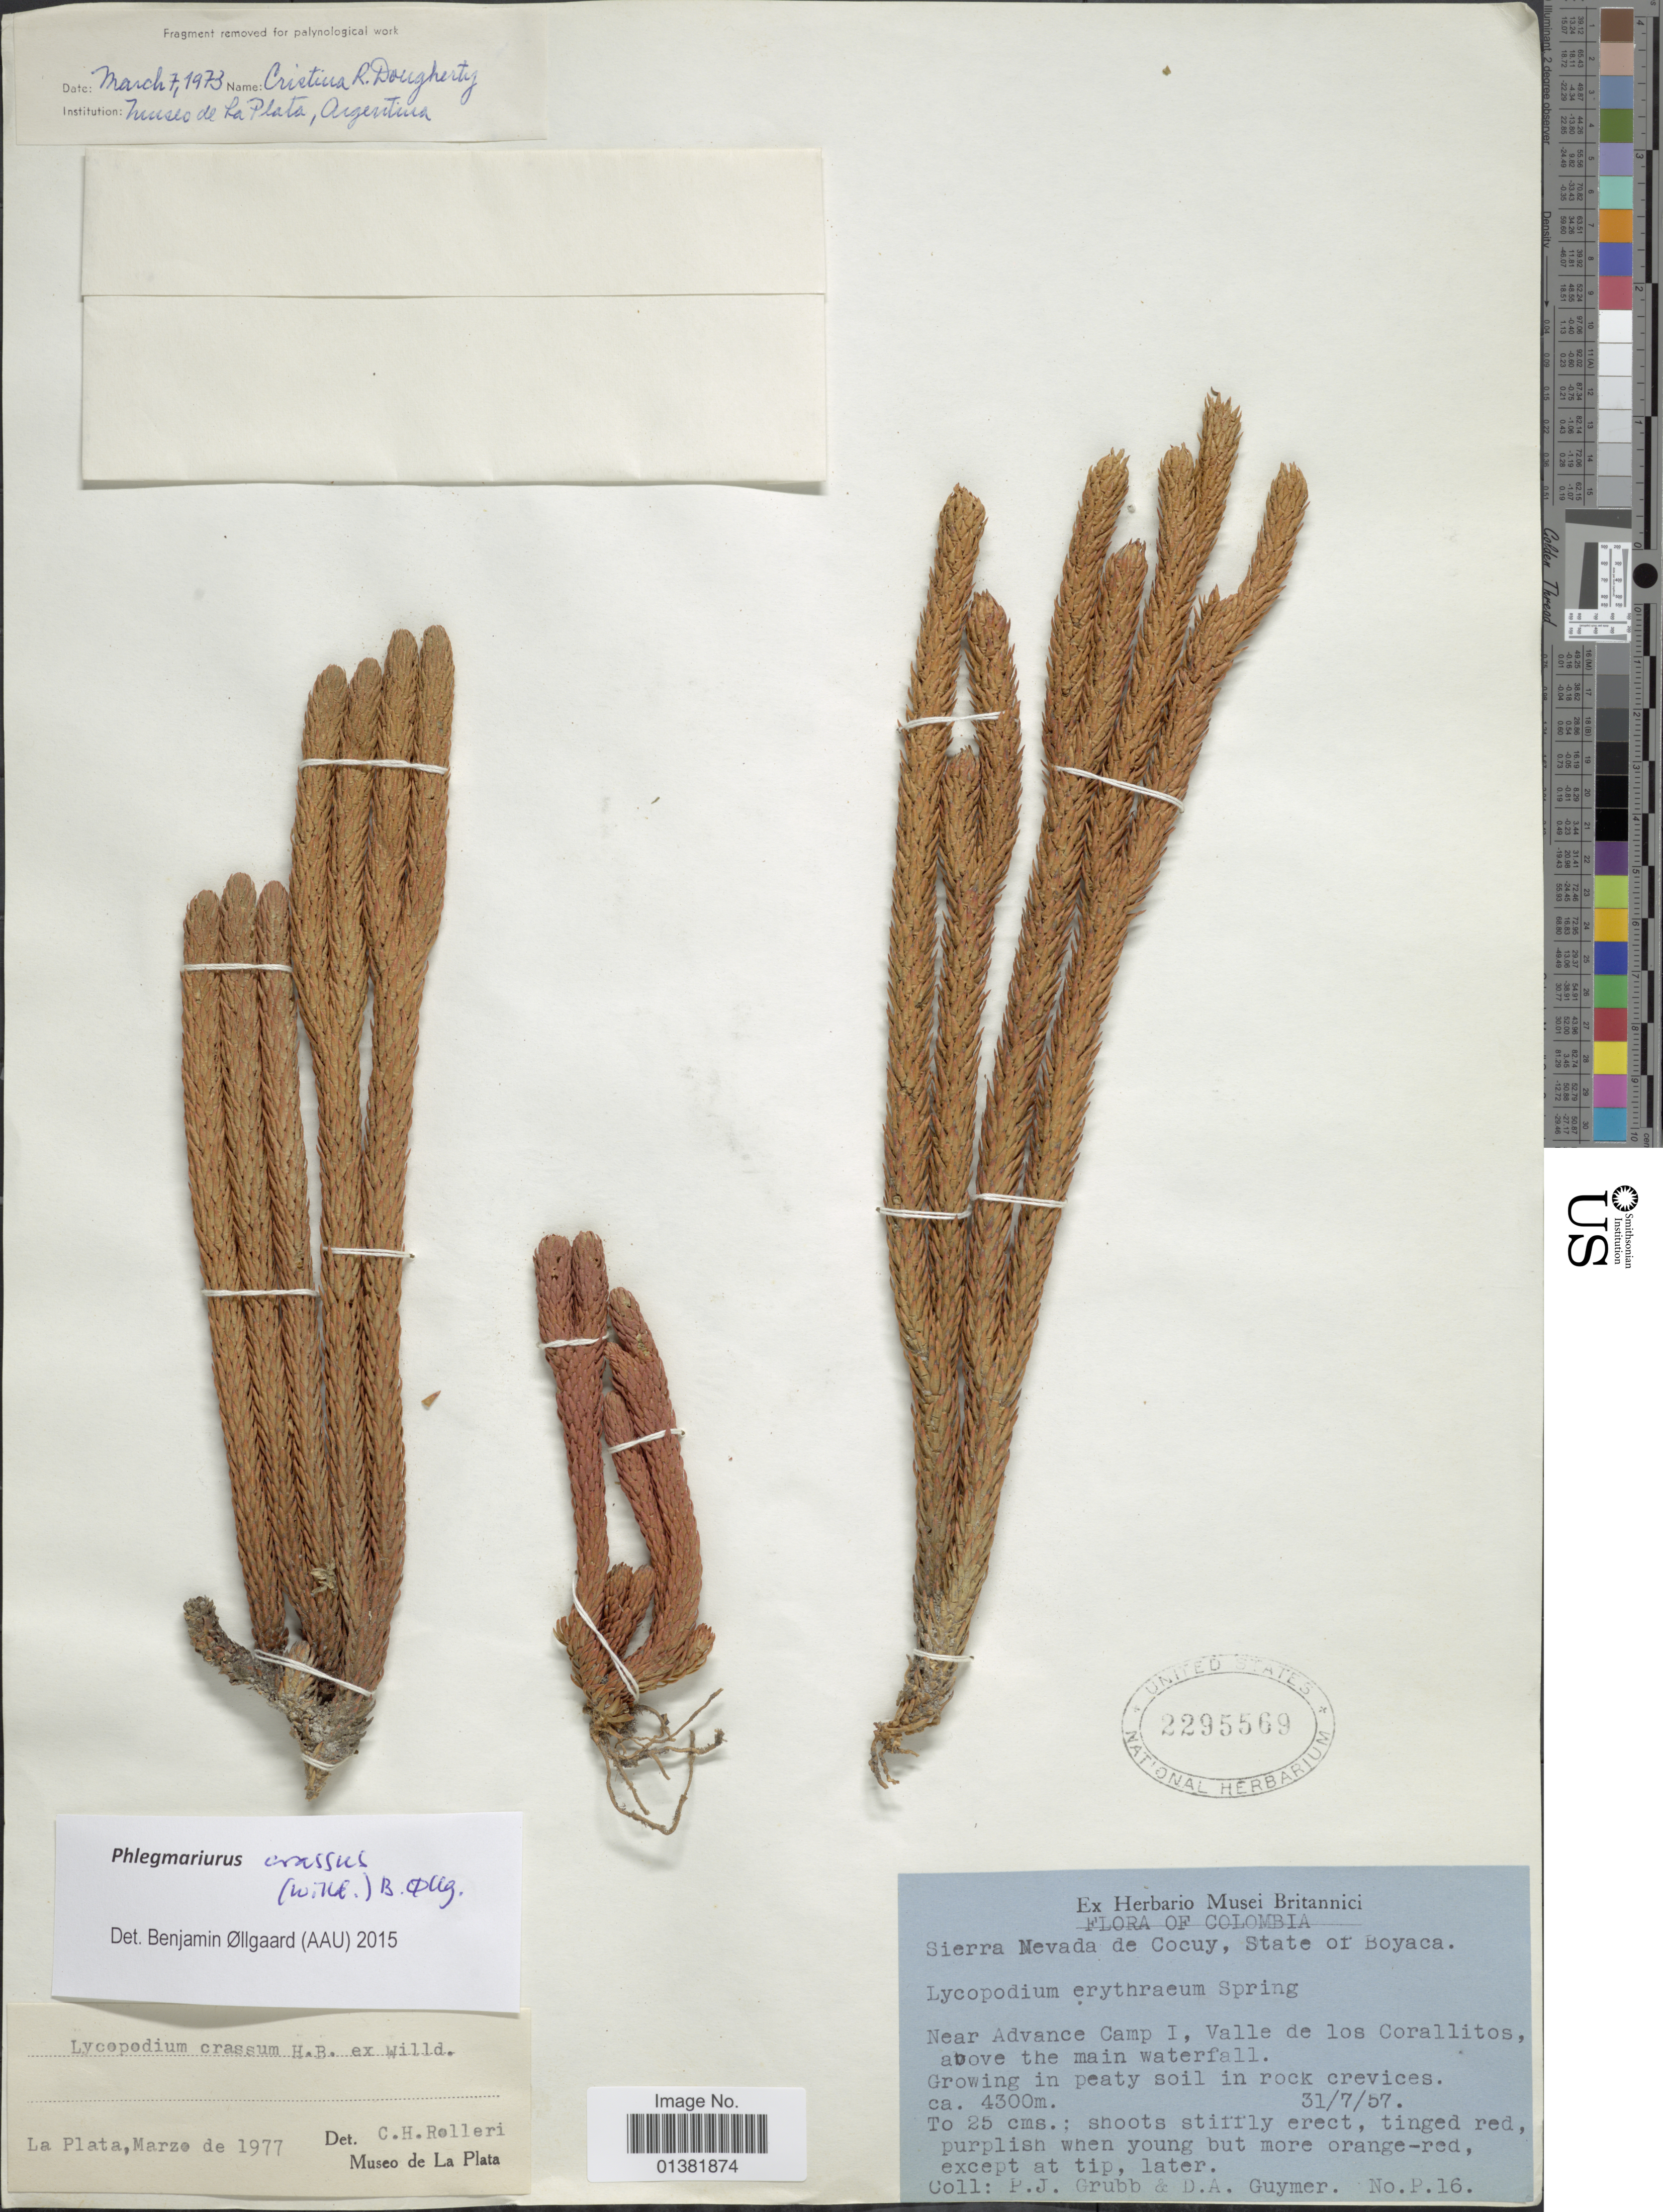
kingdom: Plantae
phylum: Tracheophyta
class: Lycopodiopsida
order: Lycopodiales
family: Lycopodiaceae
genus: Phlegmariurus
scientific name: Phlegmariurus crassus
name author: (Humb. & Bonpl. ex Willd.) B. Øllg.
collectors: P. J. Grubb & D. Guymer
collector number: P16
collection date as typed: Transcribed d/m/y: 31/7/57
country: Colombia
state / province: Boyacá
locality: Sierra Nevada de Cocuy, Near Advance Camp I, Valle de los Corallitos, above the main waterfall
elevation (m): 4300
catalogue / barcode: US 2295569